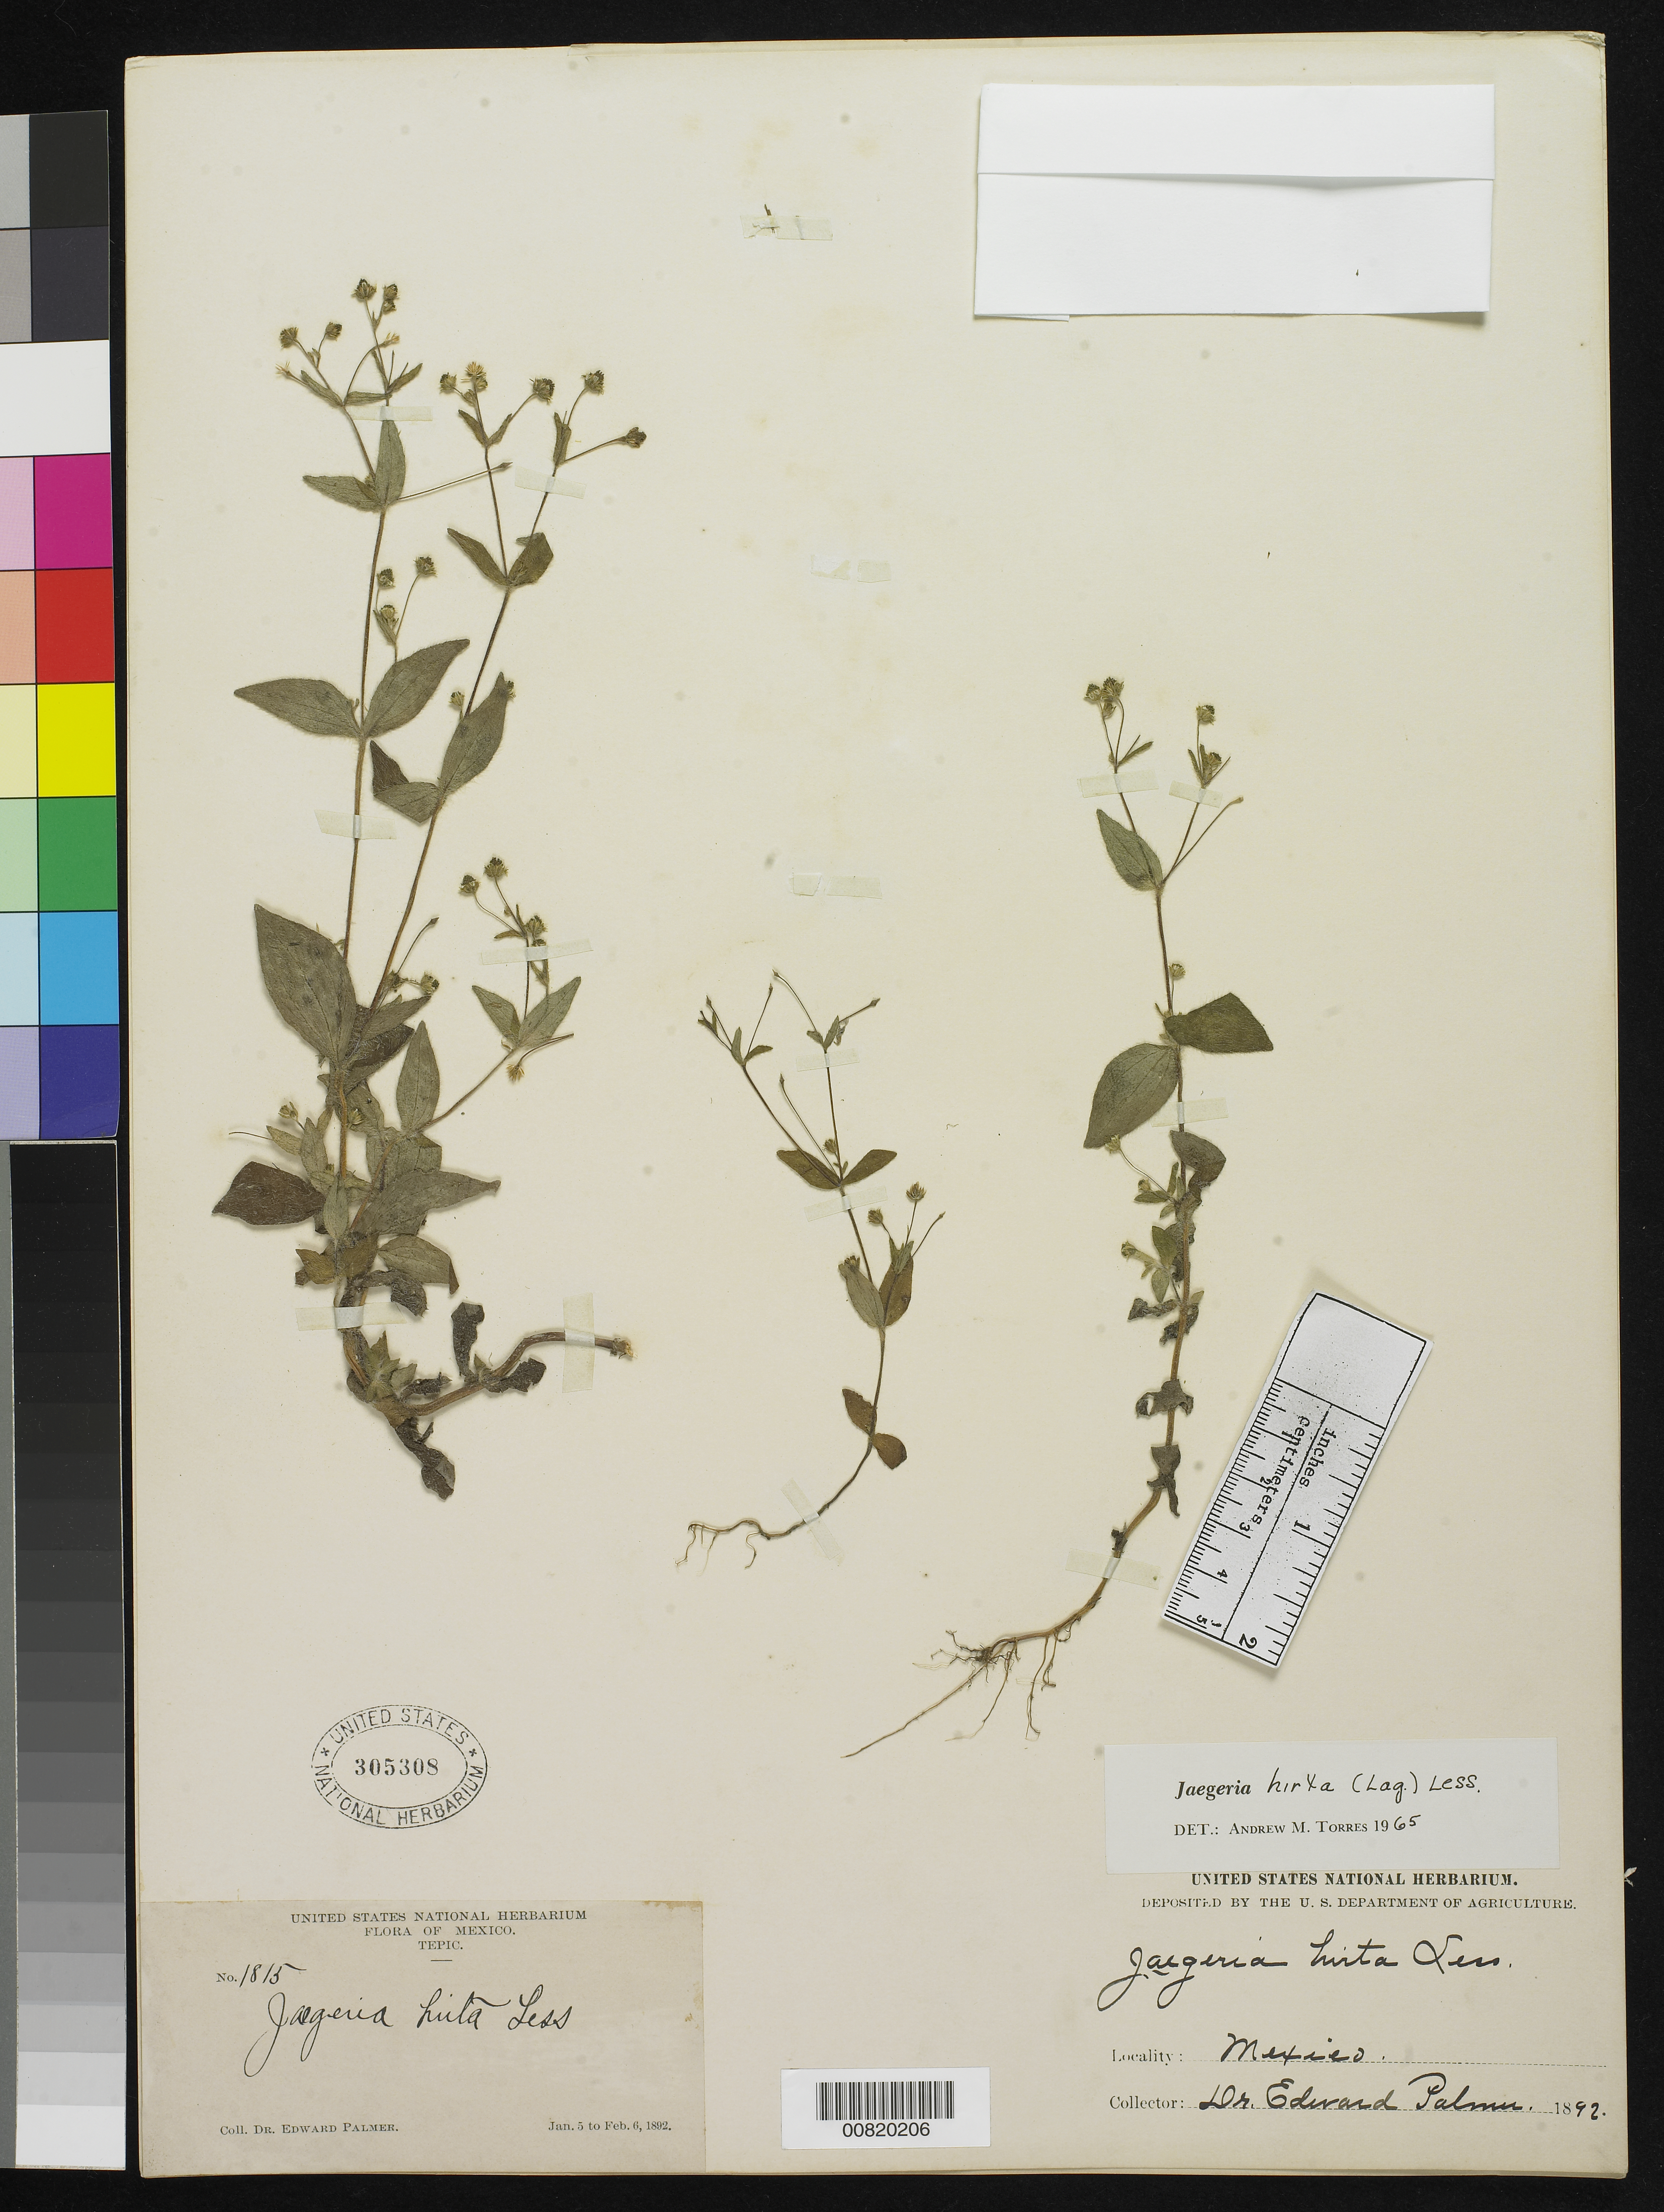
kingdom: Plantae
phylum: Tracheophyta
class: Magnoliopsida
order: Asterales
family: Asteraceae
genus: Jaegeria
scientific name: Jaegeria hirta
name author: (Lag.) Less.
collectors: E. Palmer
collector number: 1815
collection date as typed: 05 Jan 1892 to 06 Feb 1892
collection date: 1892-01-05/1892-02-06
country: Mexico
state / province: Nayarit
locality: Tepic, Nayarit.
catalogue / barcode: US 305308